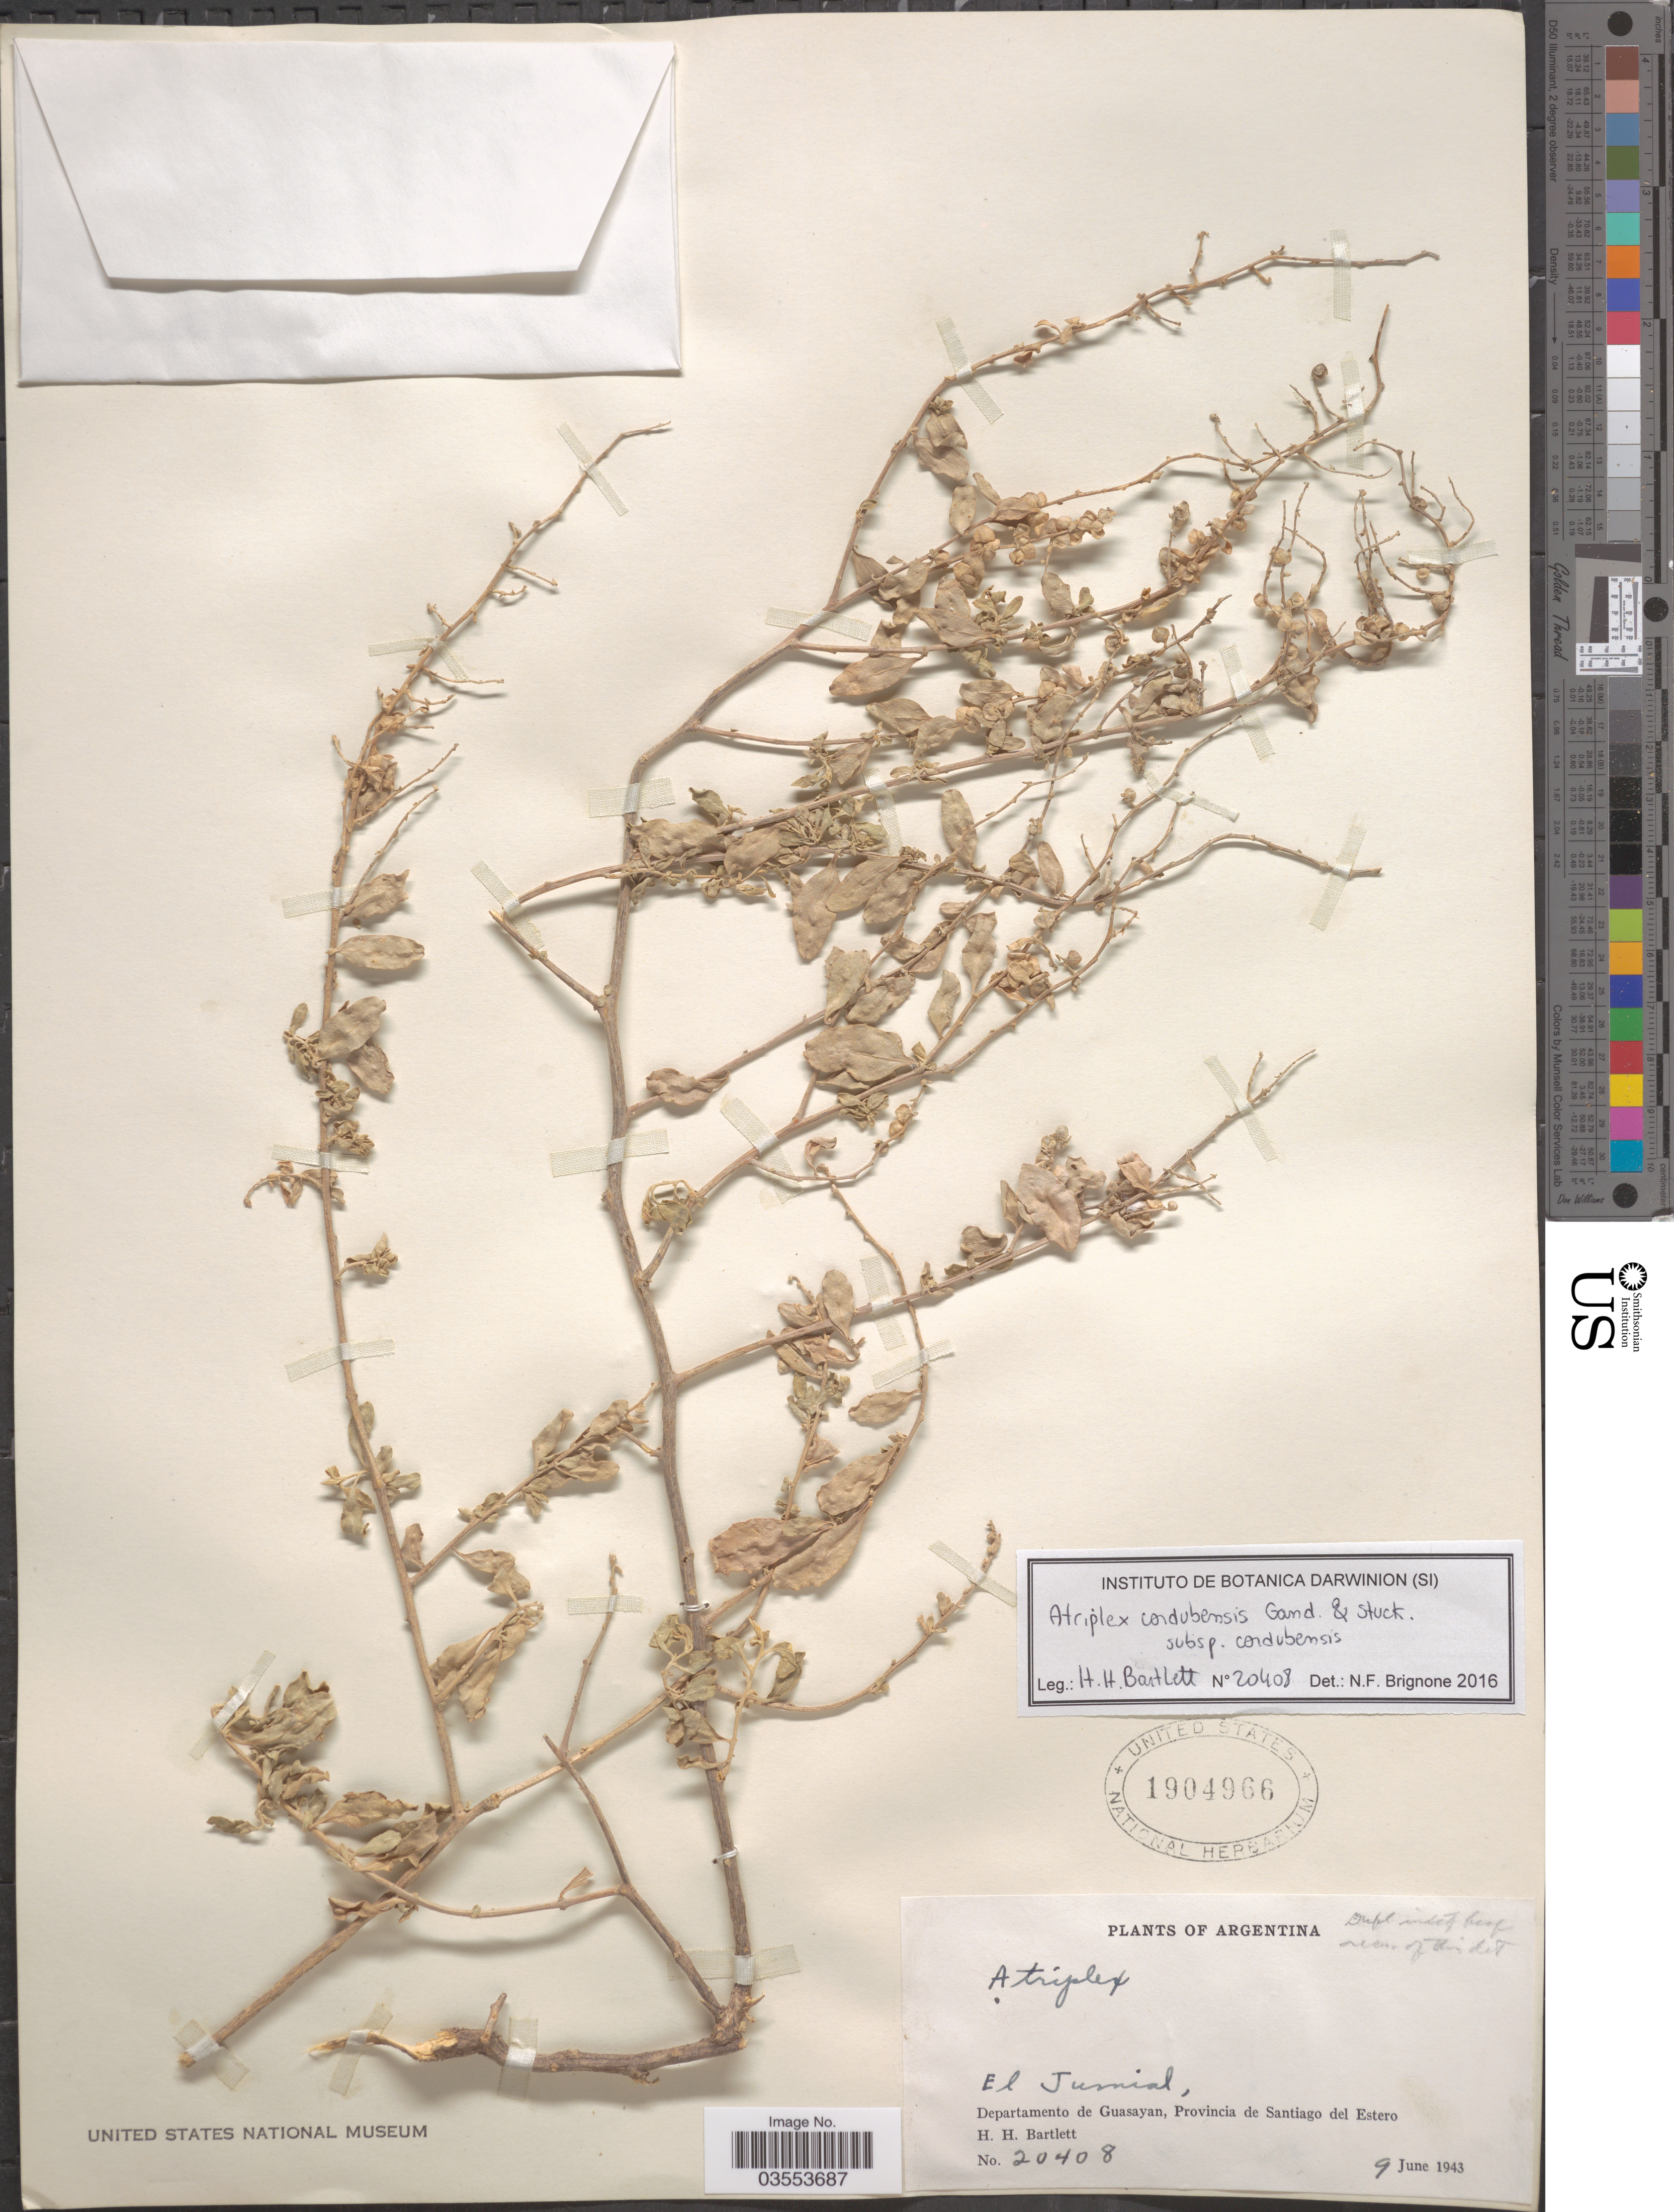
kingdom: Plantae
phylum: Tracheophyta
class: Magnoliopsida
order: Caryophyllales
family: Amaranthaceae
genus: Atriplex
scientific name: Atriplex sp.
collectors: H. H. Bartlett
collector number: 20408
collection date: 1943-06-09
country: Argentina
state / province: Santiago del Estero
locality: El Jumial, Departamento de Guasayan.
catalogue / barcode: US 1904966